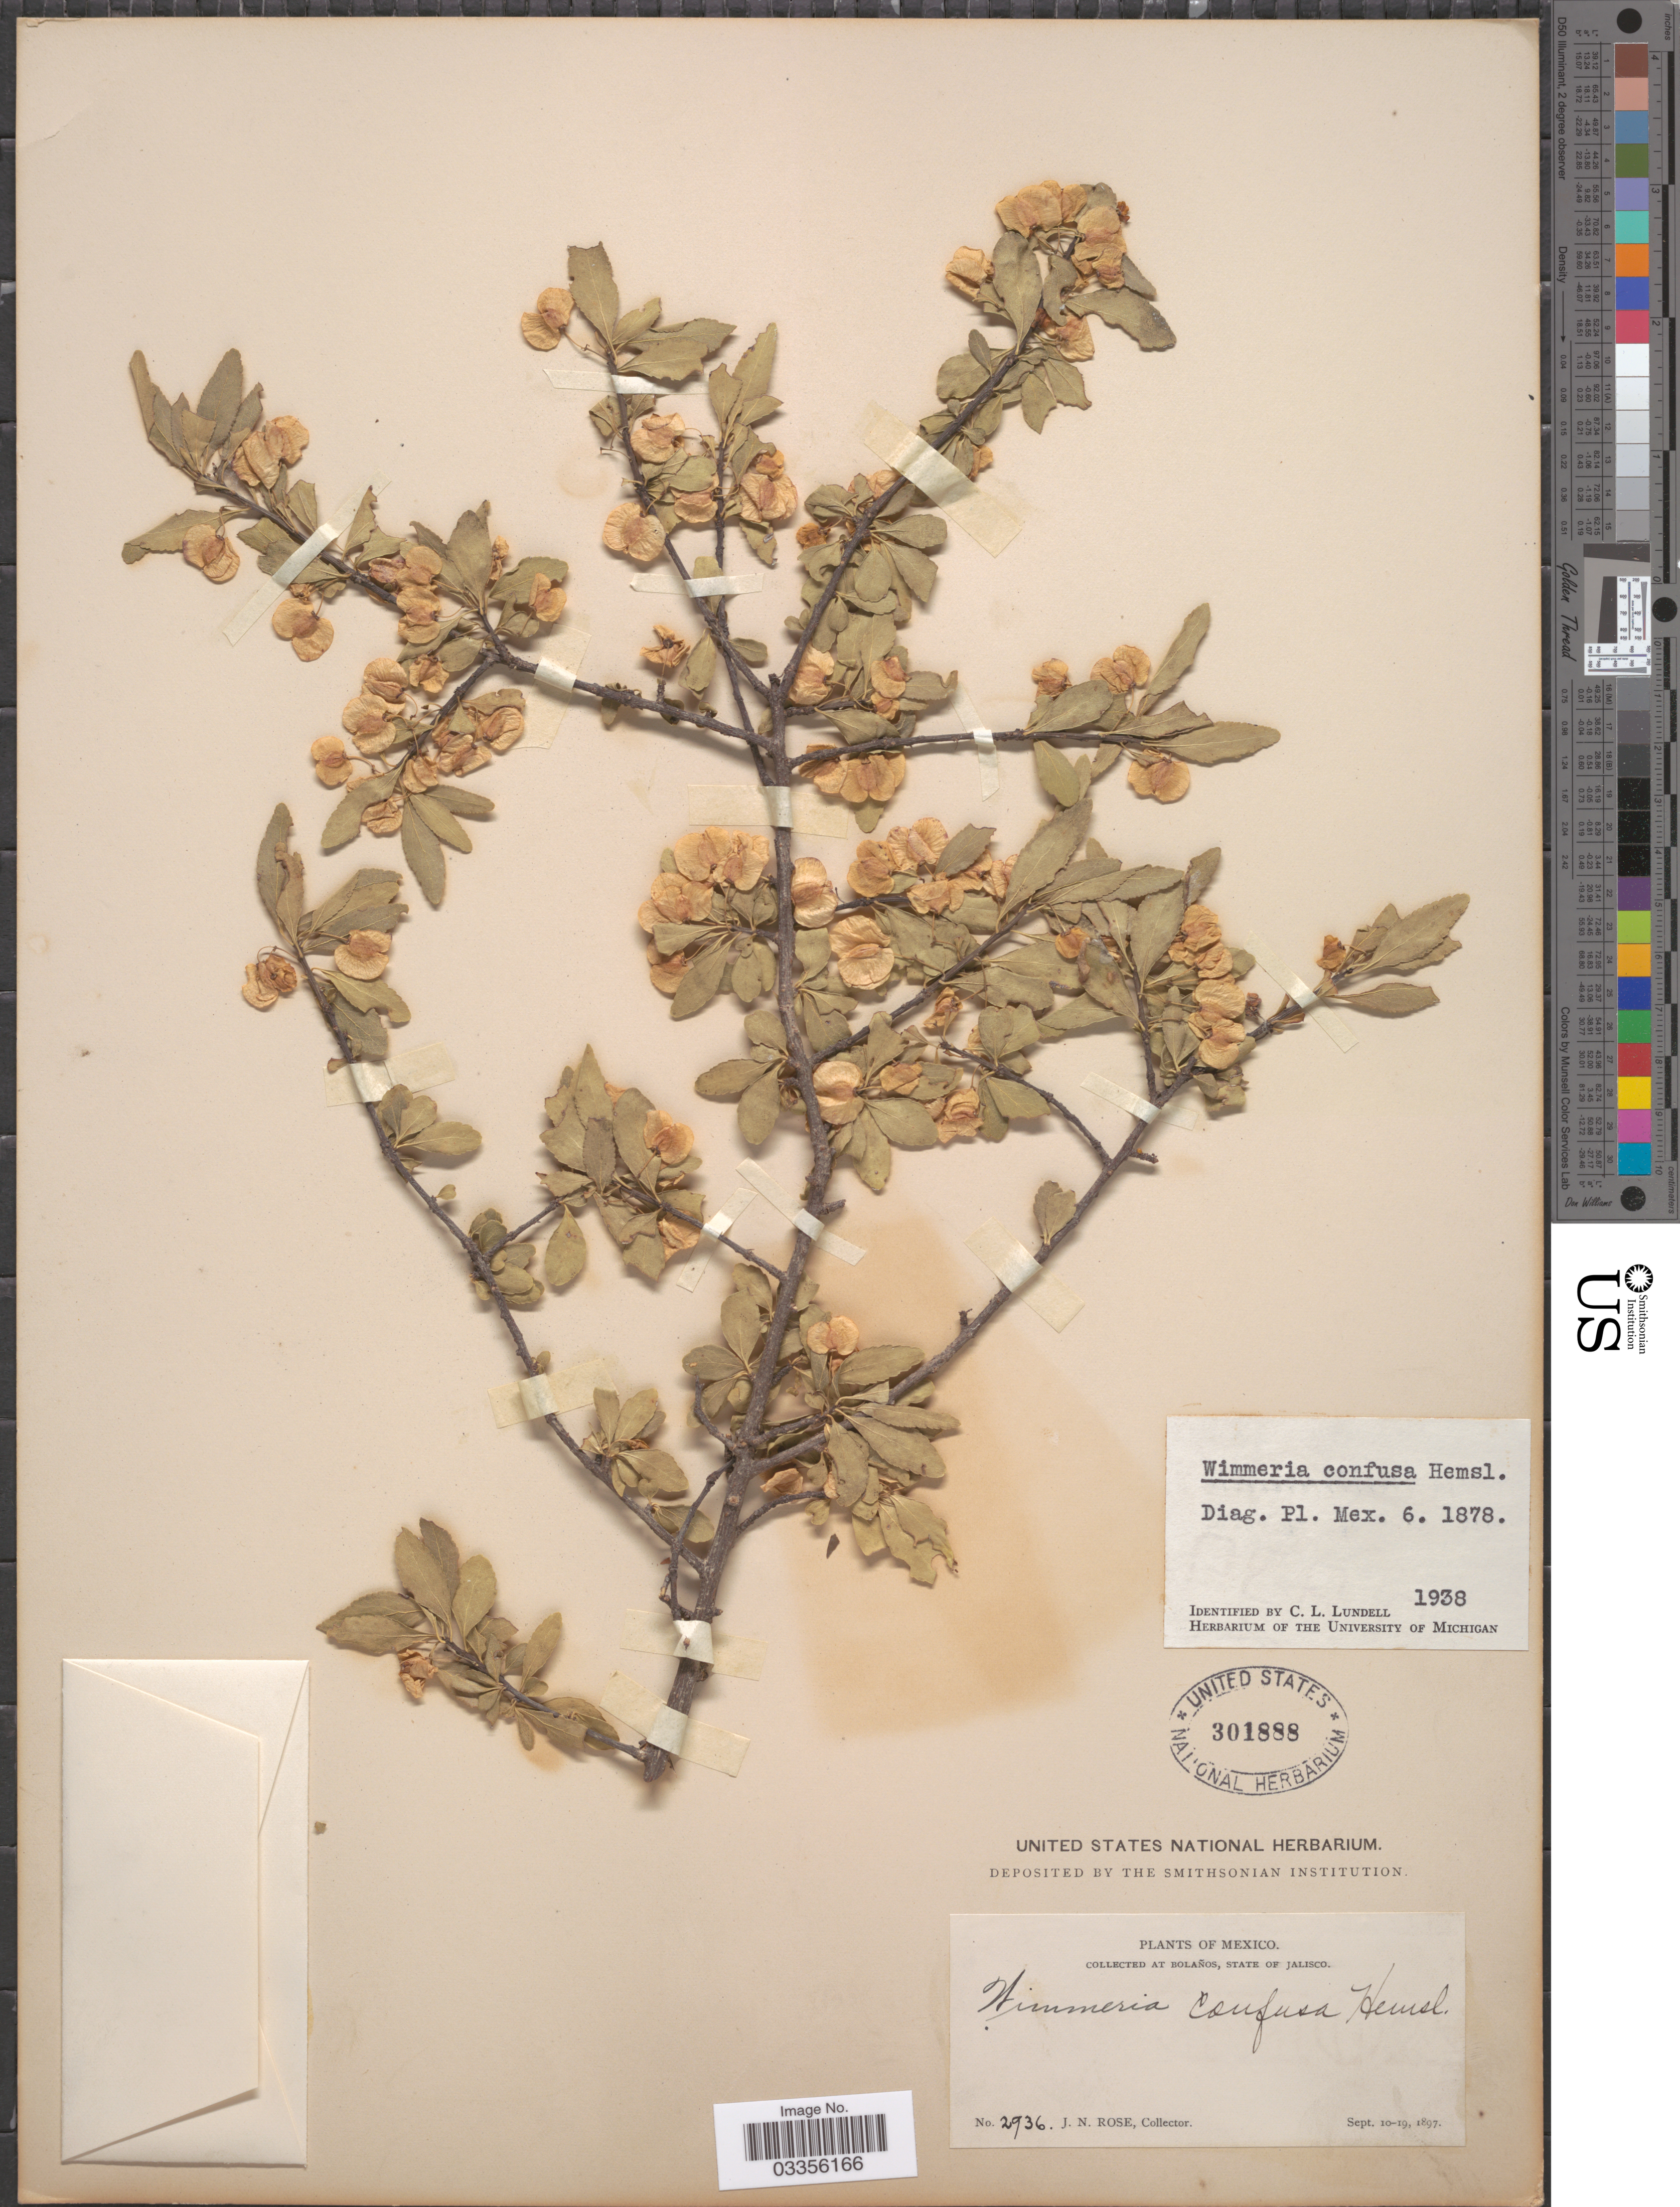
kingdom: Plantae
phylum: Tracheophyta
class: Magnoliopsida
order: Celastrales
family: Celastraceae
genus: Wimmeria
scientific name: Wimmeria concolor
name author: Schltdl. & Cham.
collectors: J. N. Rose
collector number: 2936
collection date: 1897-09-10/1897-09-19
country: Mexico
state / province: Jalisco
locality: At Bolaños.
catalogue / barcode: US 301888